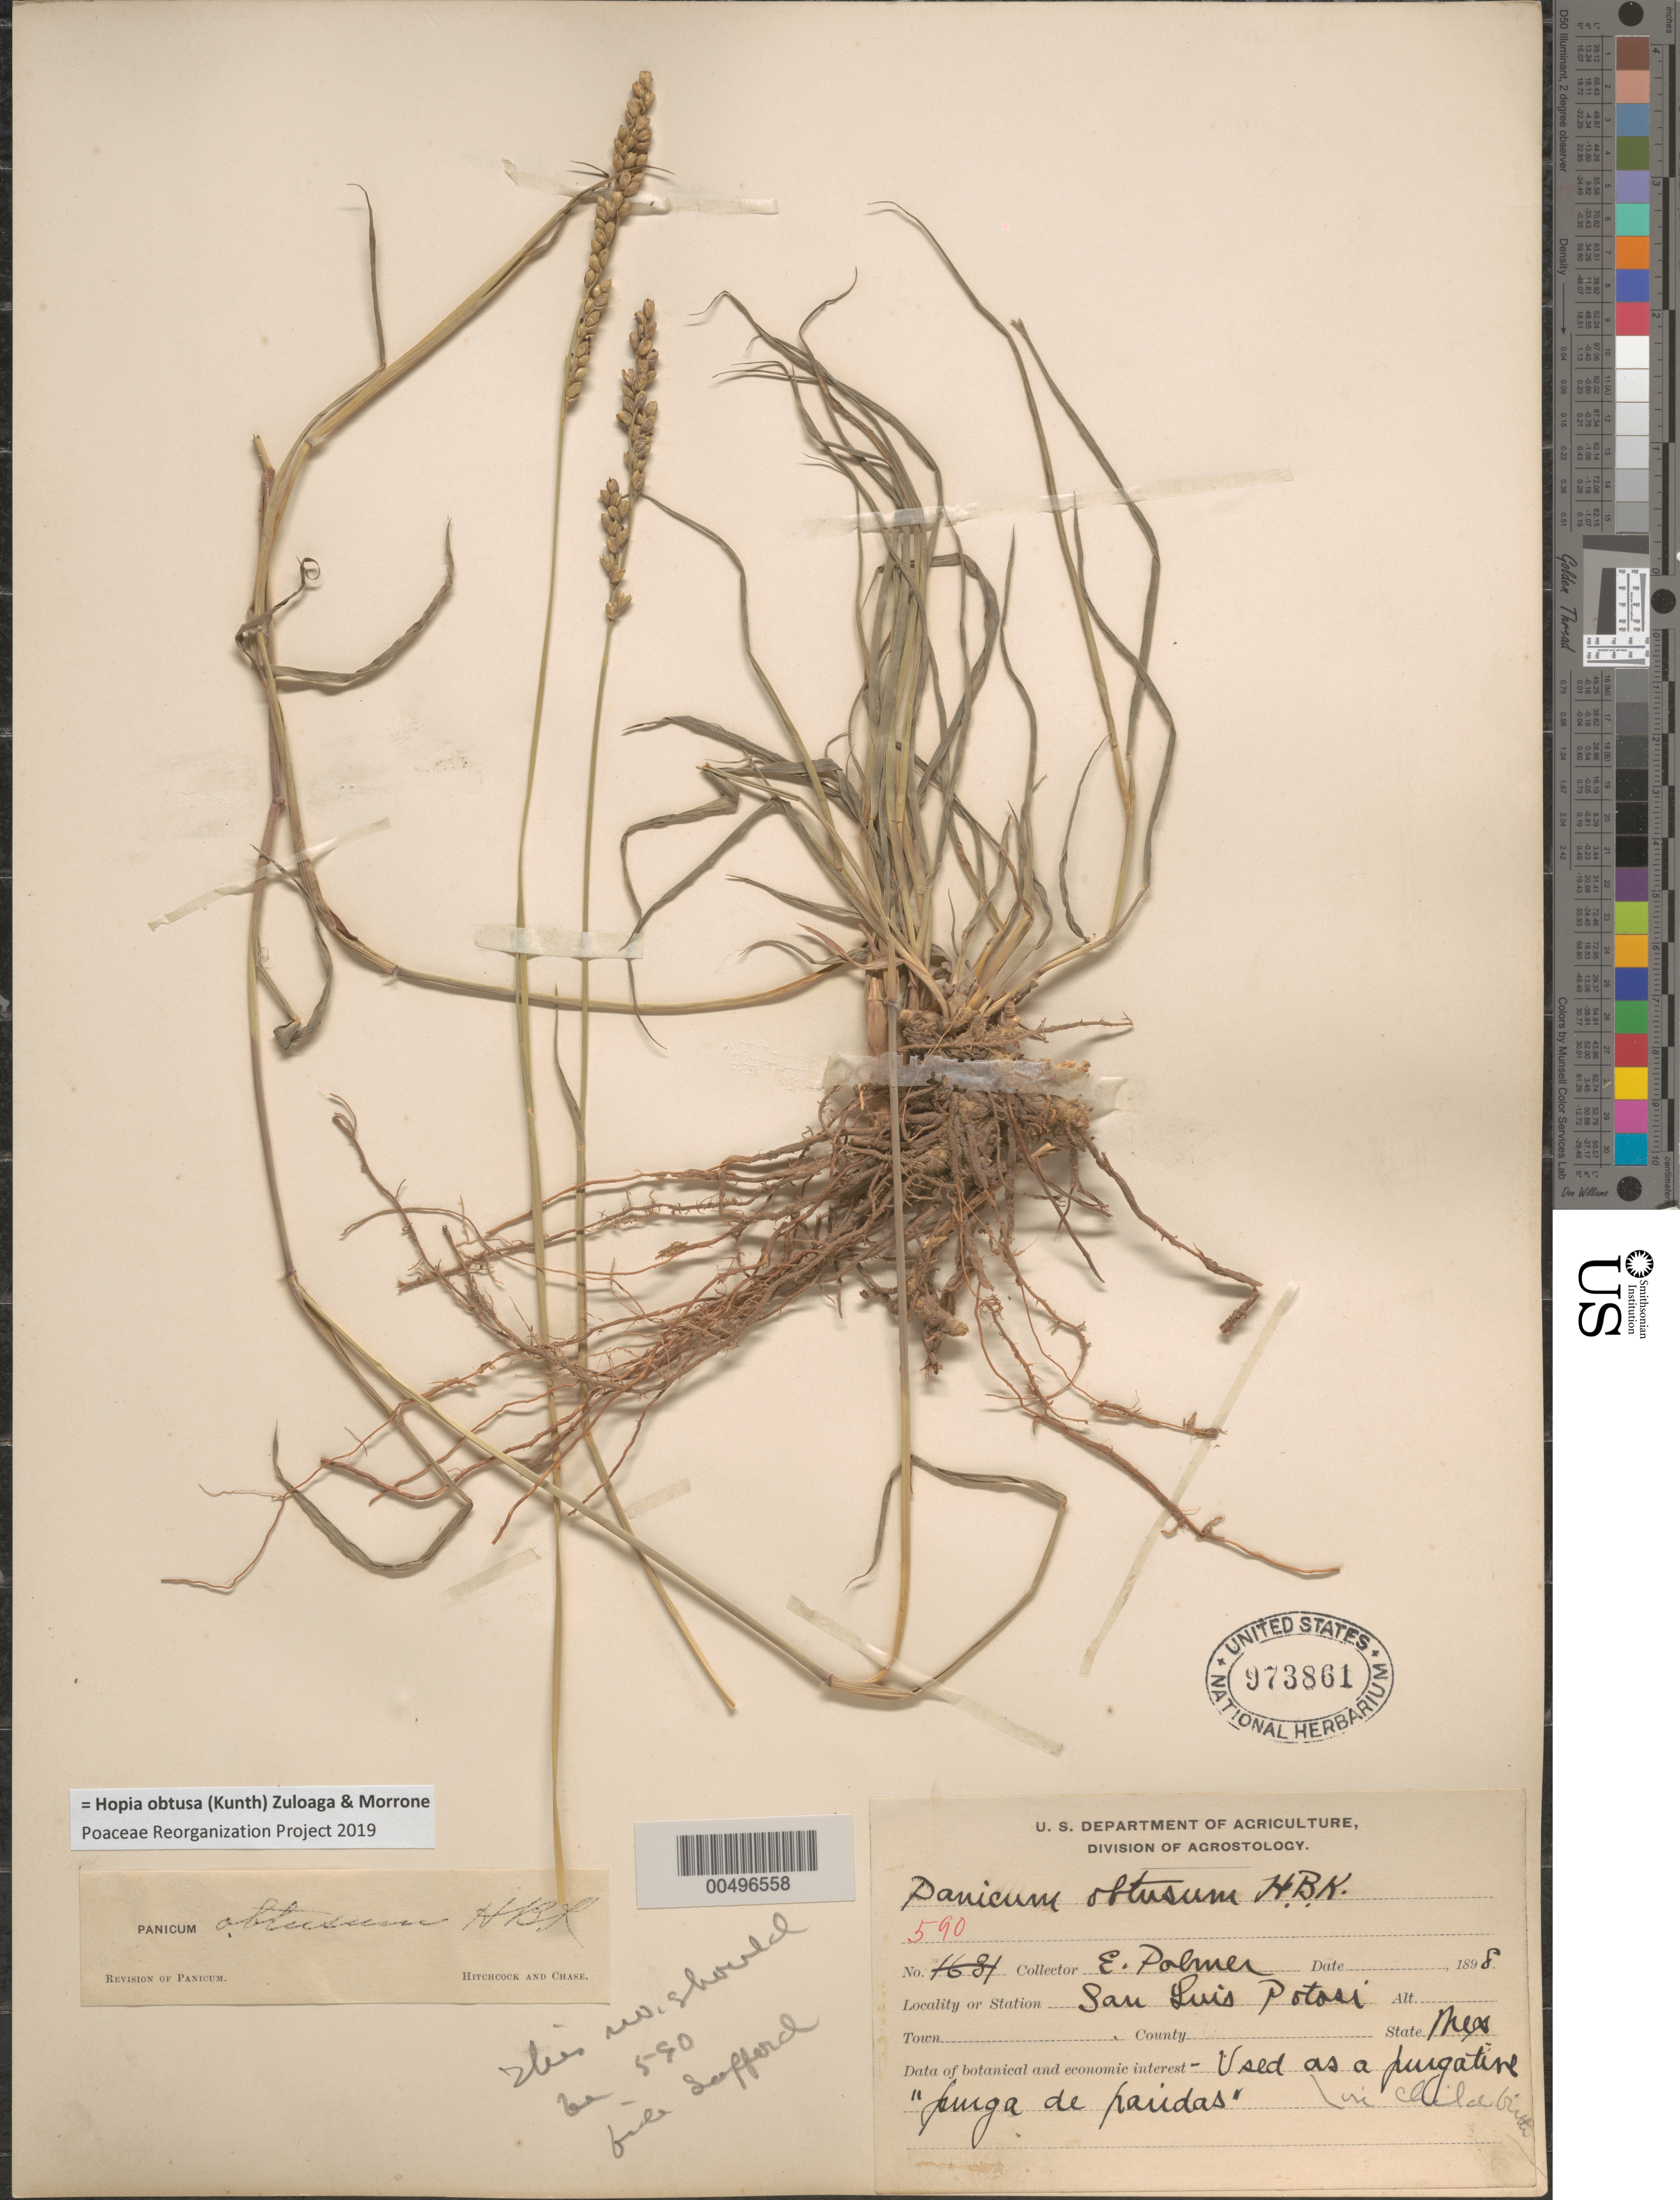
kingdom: Plantae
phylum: Tracheophyta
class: Liliopsida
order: Poales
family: Poaceae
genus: Panicum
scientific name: Panicum obtusum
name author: Kunth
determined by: Hitchcock, A. S.; Chase, [M.] A.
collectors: E. Palmer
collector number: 590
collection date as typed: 1898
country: Mexico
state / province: San Luis Potosi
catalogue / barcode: US 973861